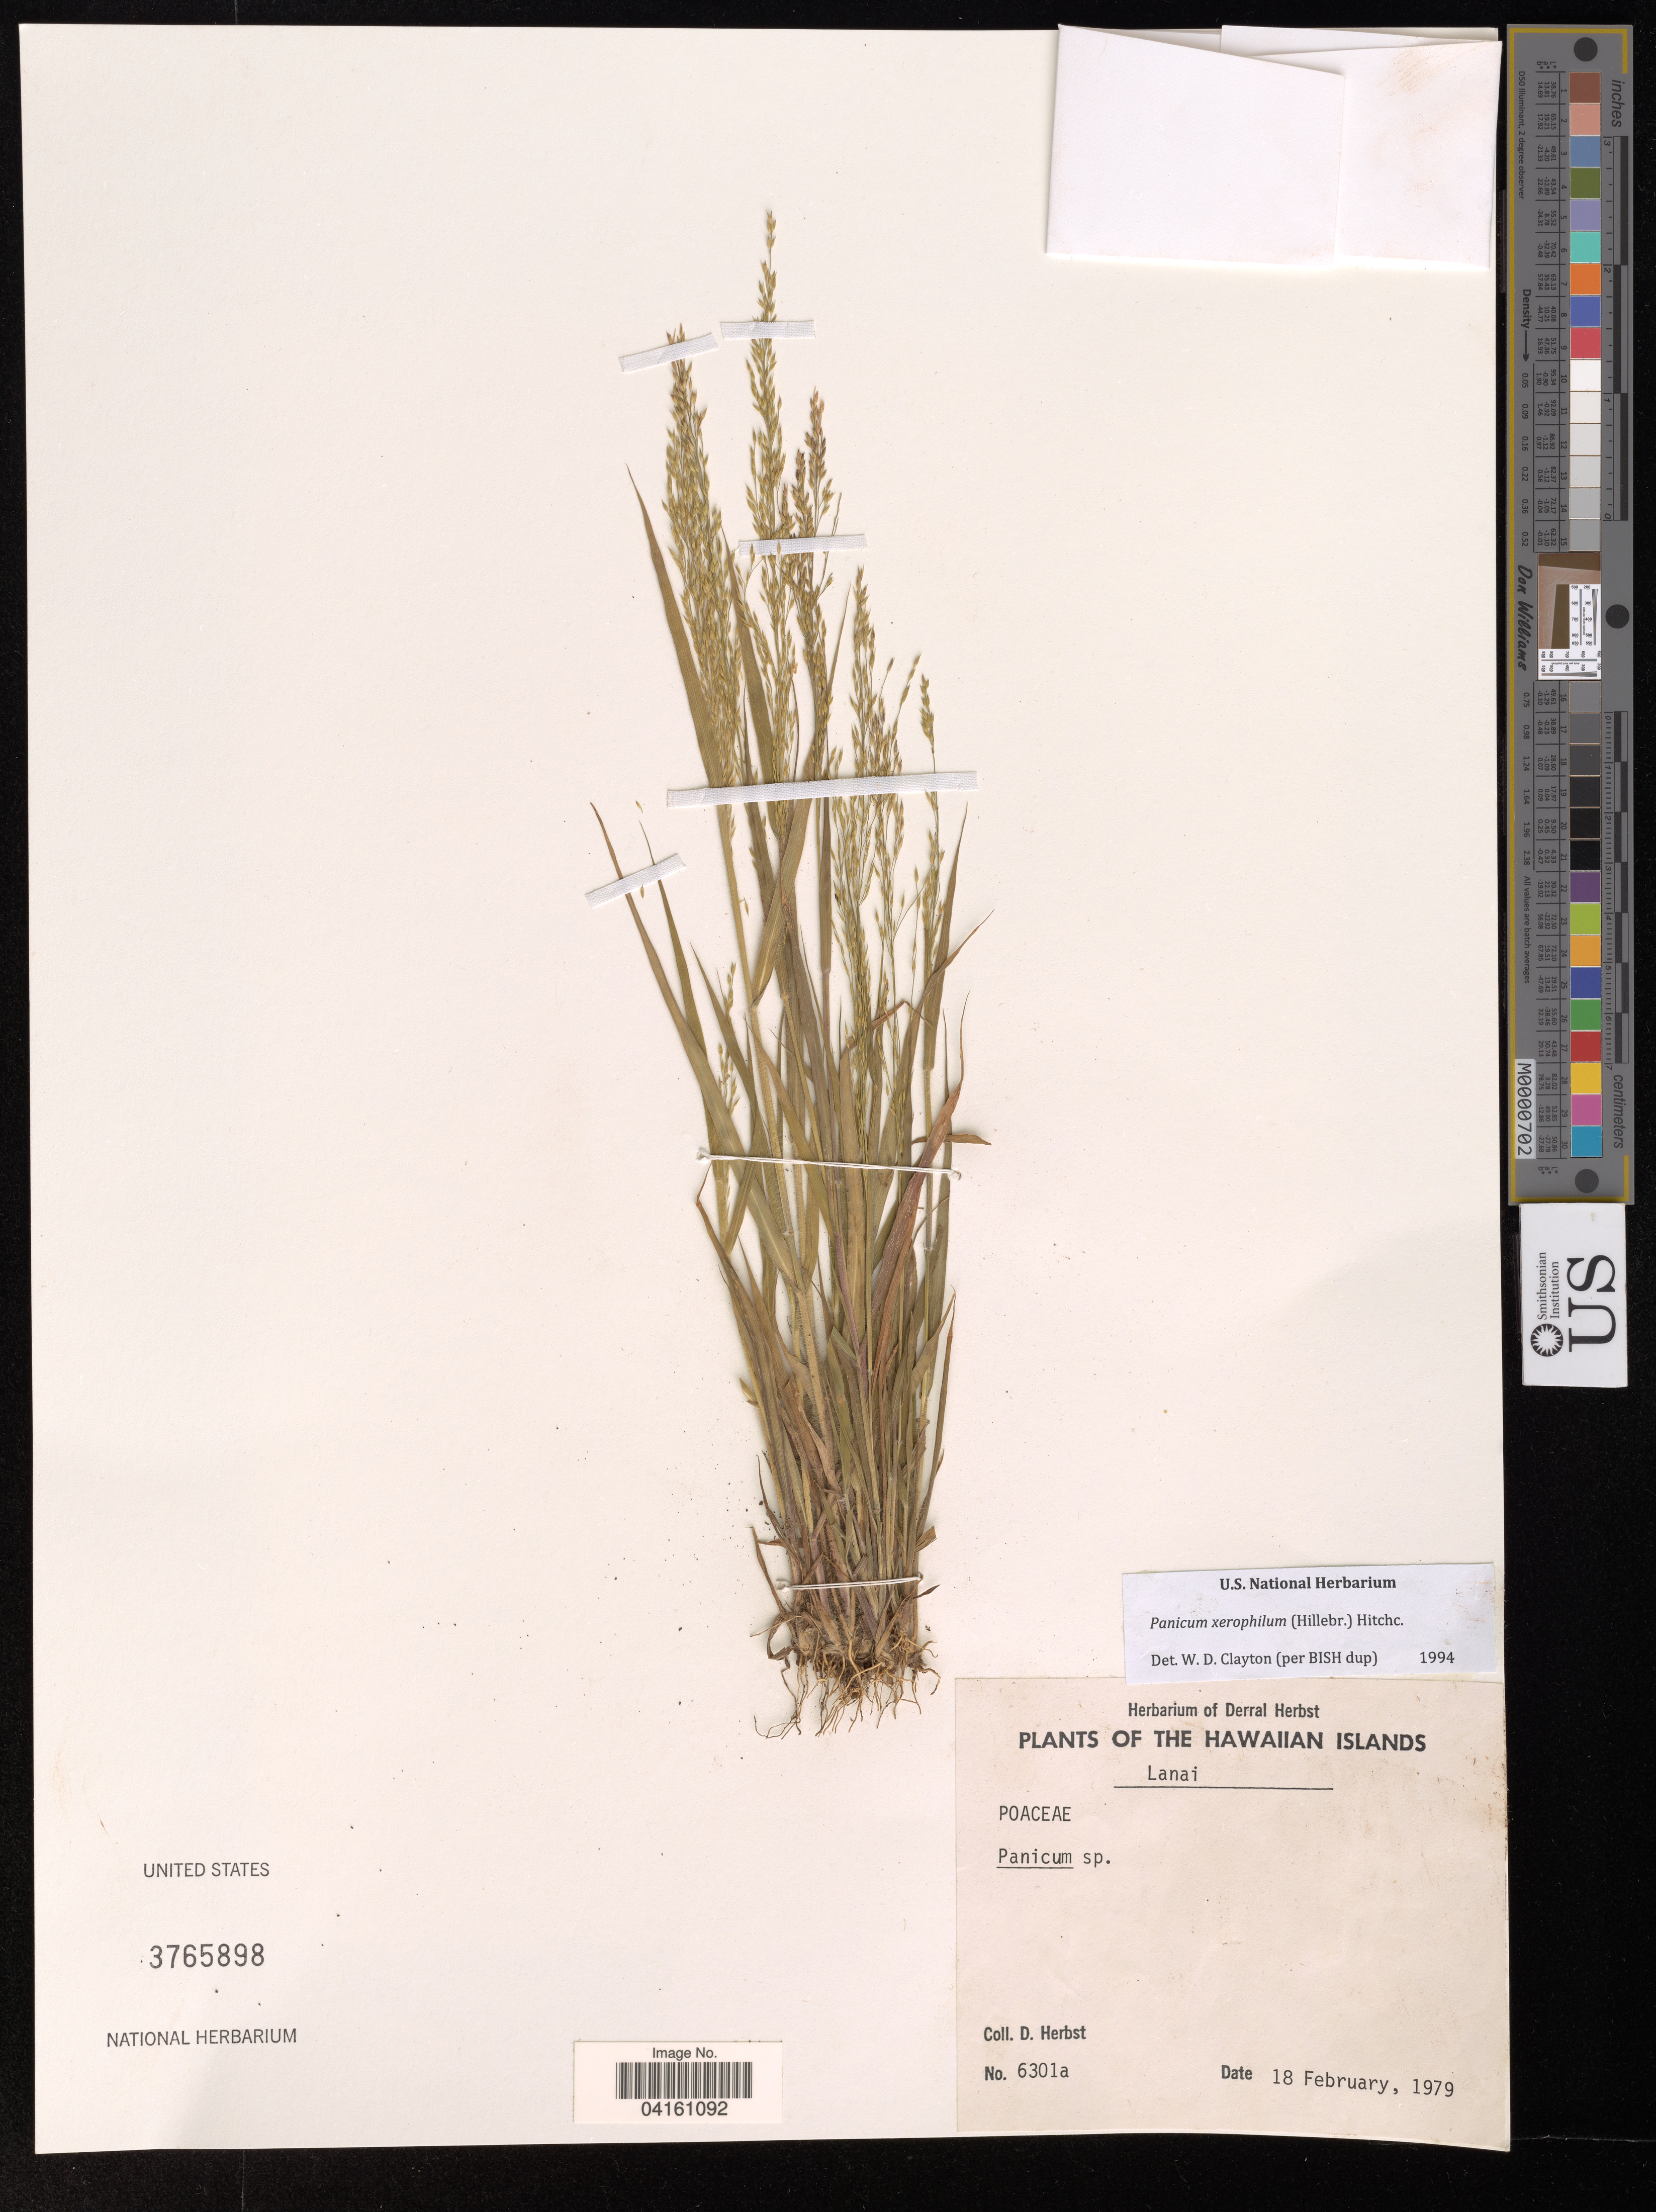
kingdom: Plantae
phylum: Tracheophyta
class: Liliopsida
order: Poales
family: Poaceae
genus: Panicum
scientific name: Panicum xerophilum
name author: (Hillebr.) Hitchc.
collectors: D. Herbst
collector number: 6301a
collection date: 1979-02-18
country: United States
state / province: Hawaii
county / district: Maui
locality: The Hawaiian Islands. Lanai.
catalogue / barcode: US 3765898